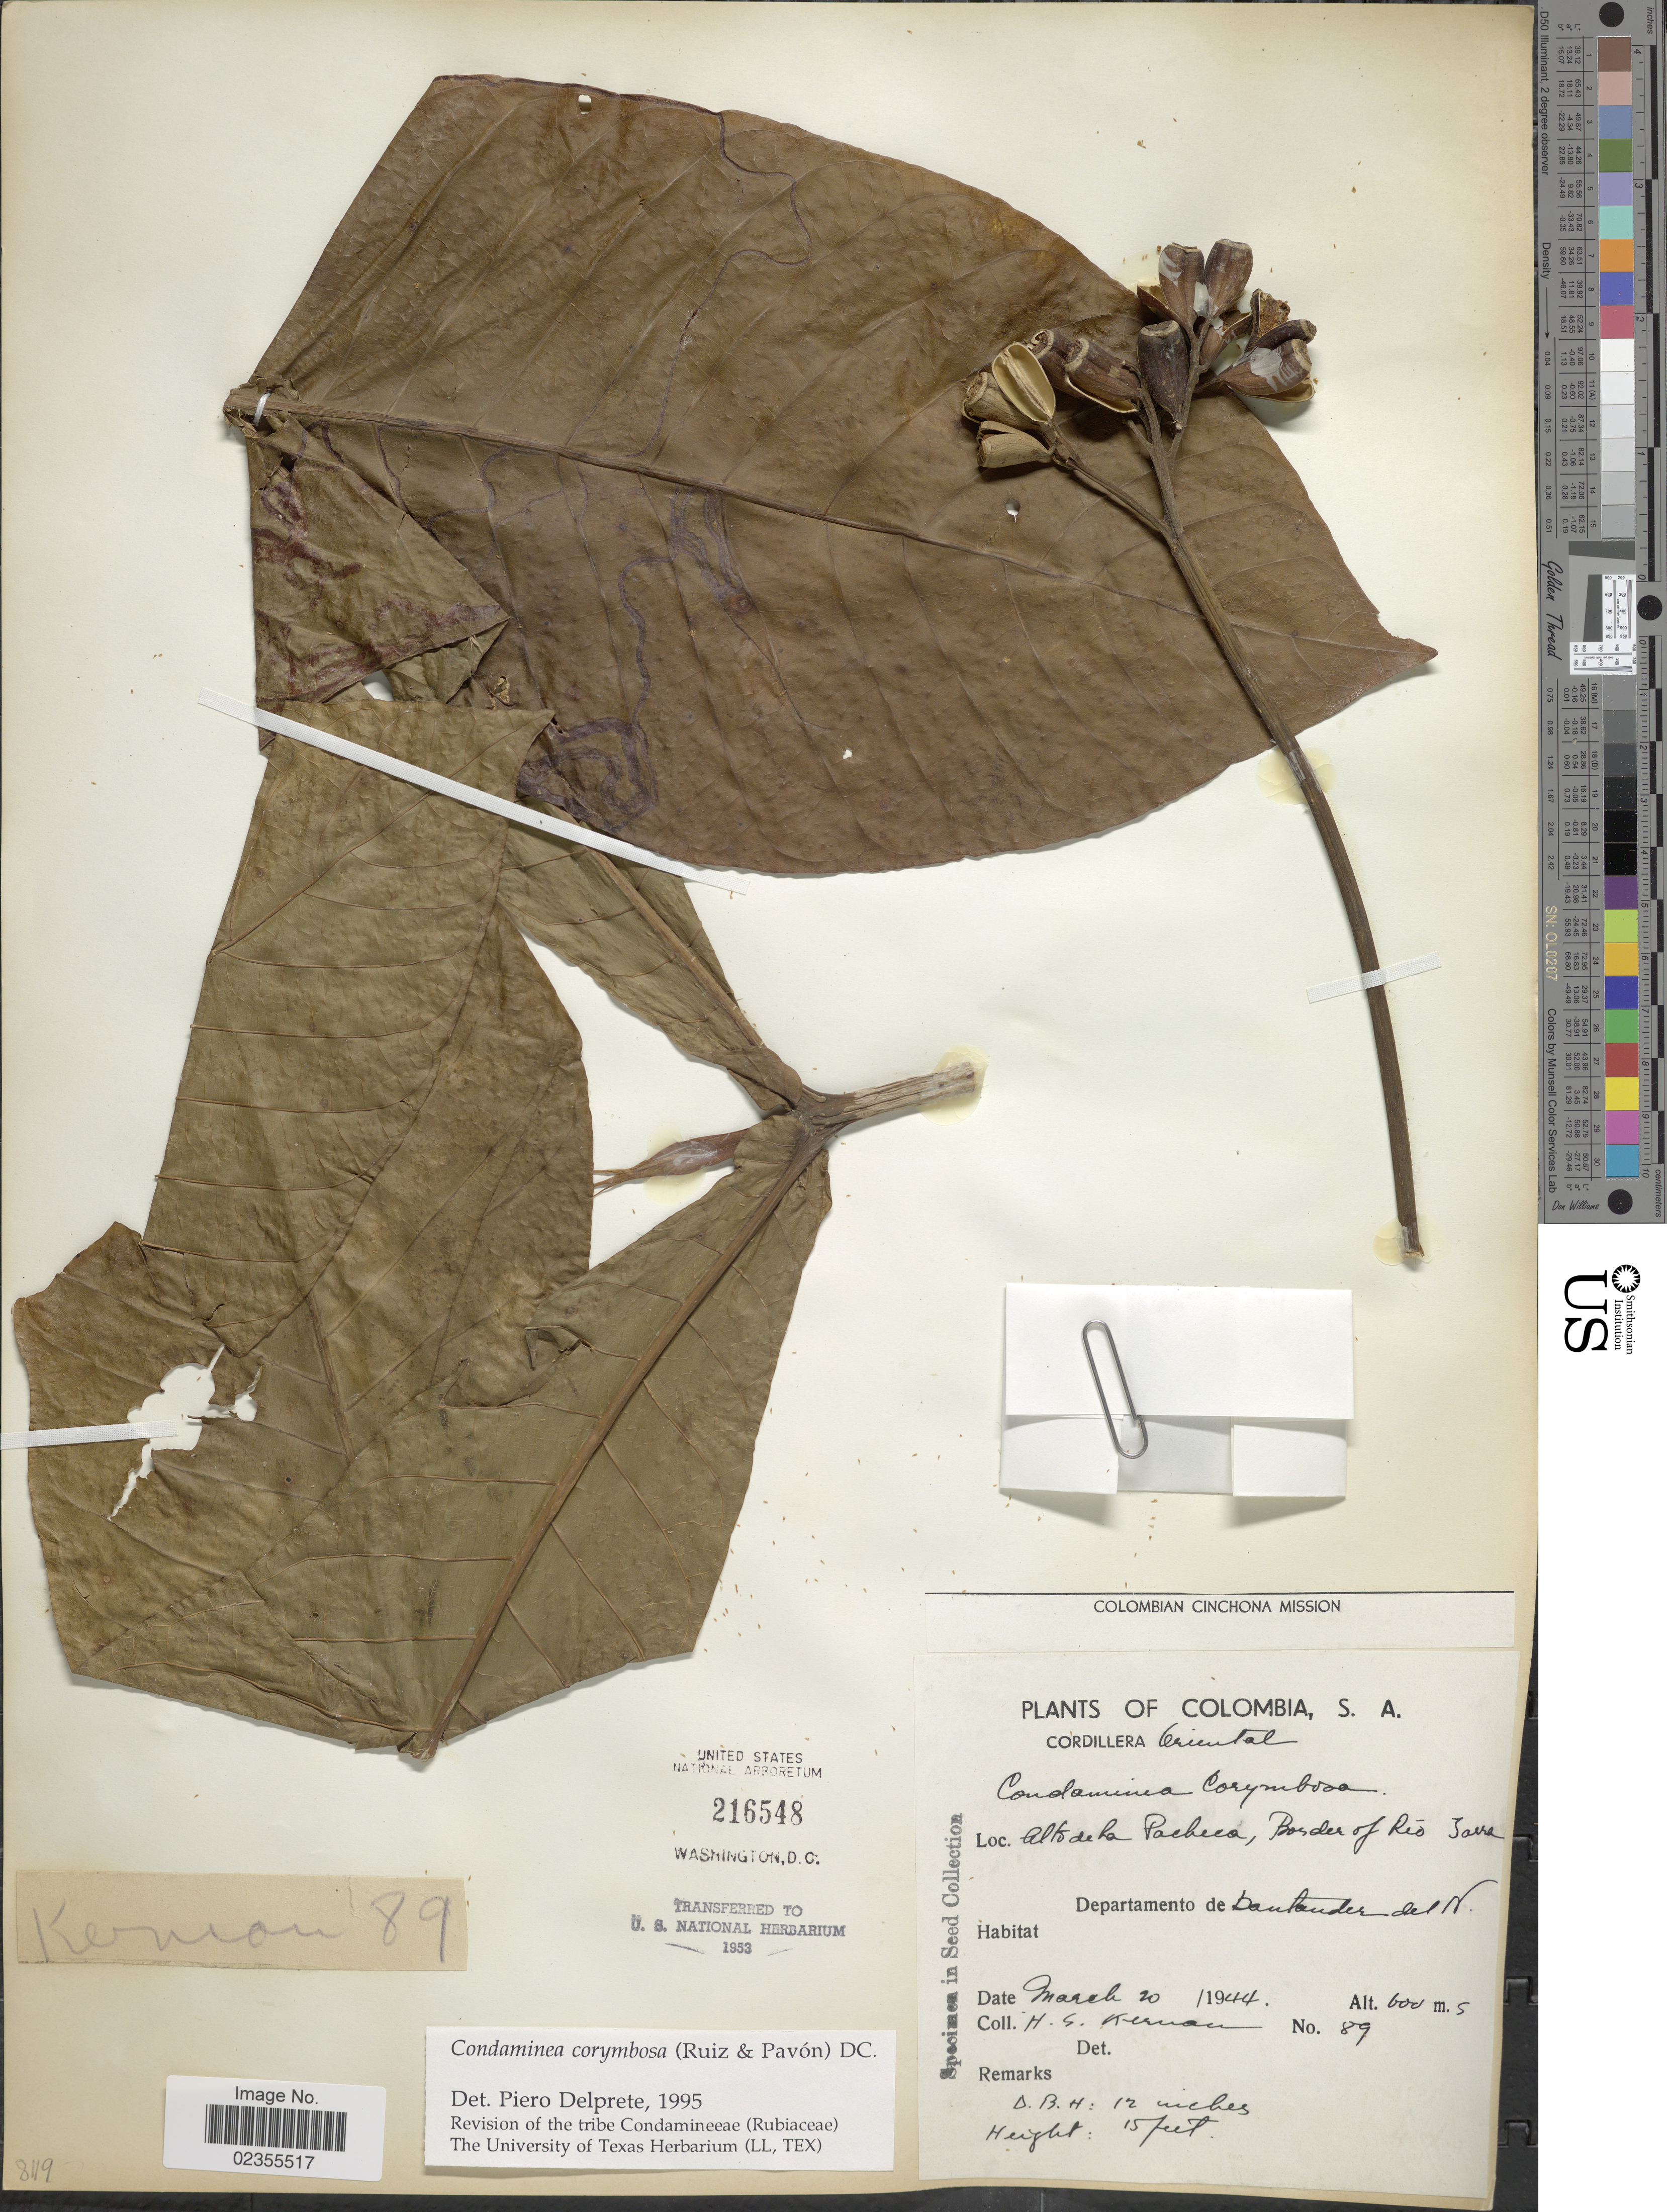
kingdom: Plantae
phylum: Tracheophyta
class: Magnoliopsida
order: Gentianales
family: Rubiaceae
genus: Condaminea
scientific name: Condaminea corymbosa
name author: (Ruiz & Pav.) DC.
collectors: H. Kernan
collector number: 89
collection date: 1944-03-20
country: Colombia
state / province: Norte de Santander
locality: Cordillera Oriental. Alto de la Pacheca, Border of Rio Jaira [interpreted]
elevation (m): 600